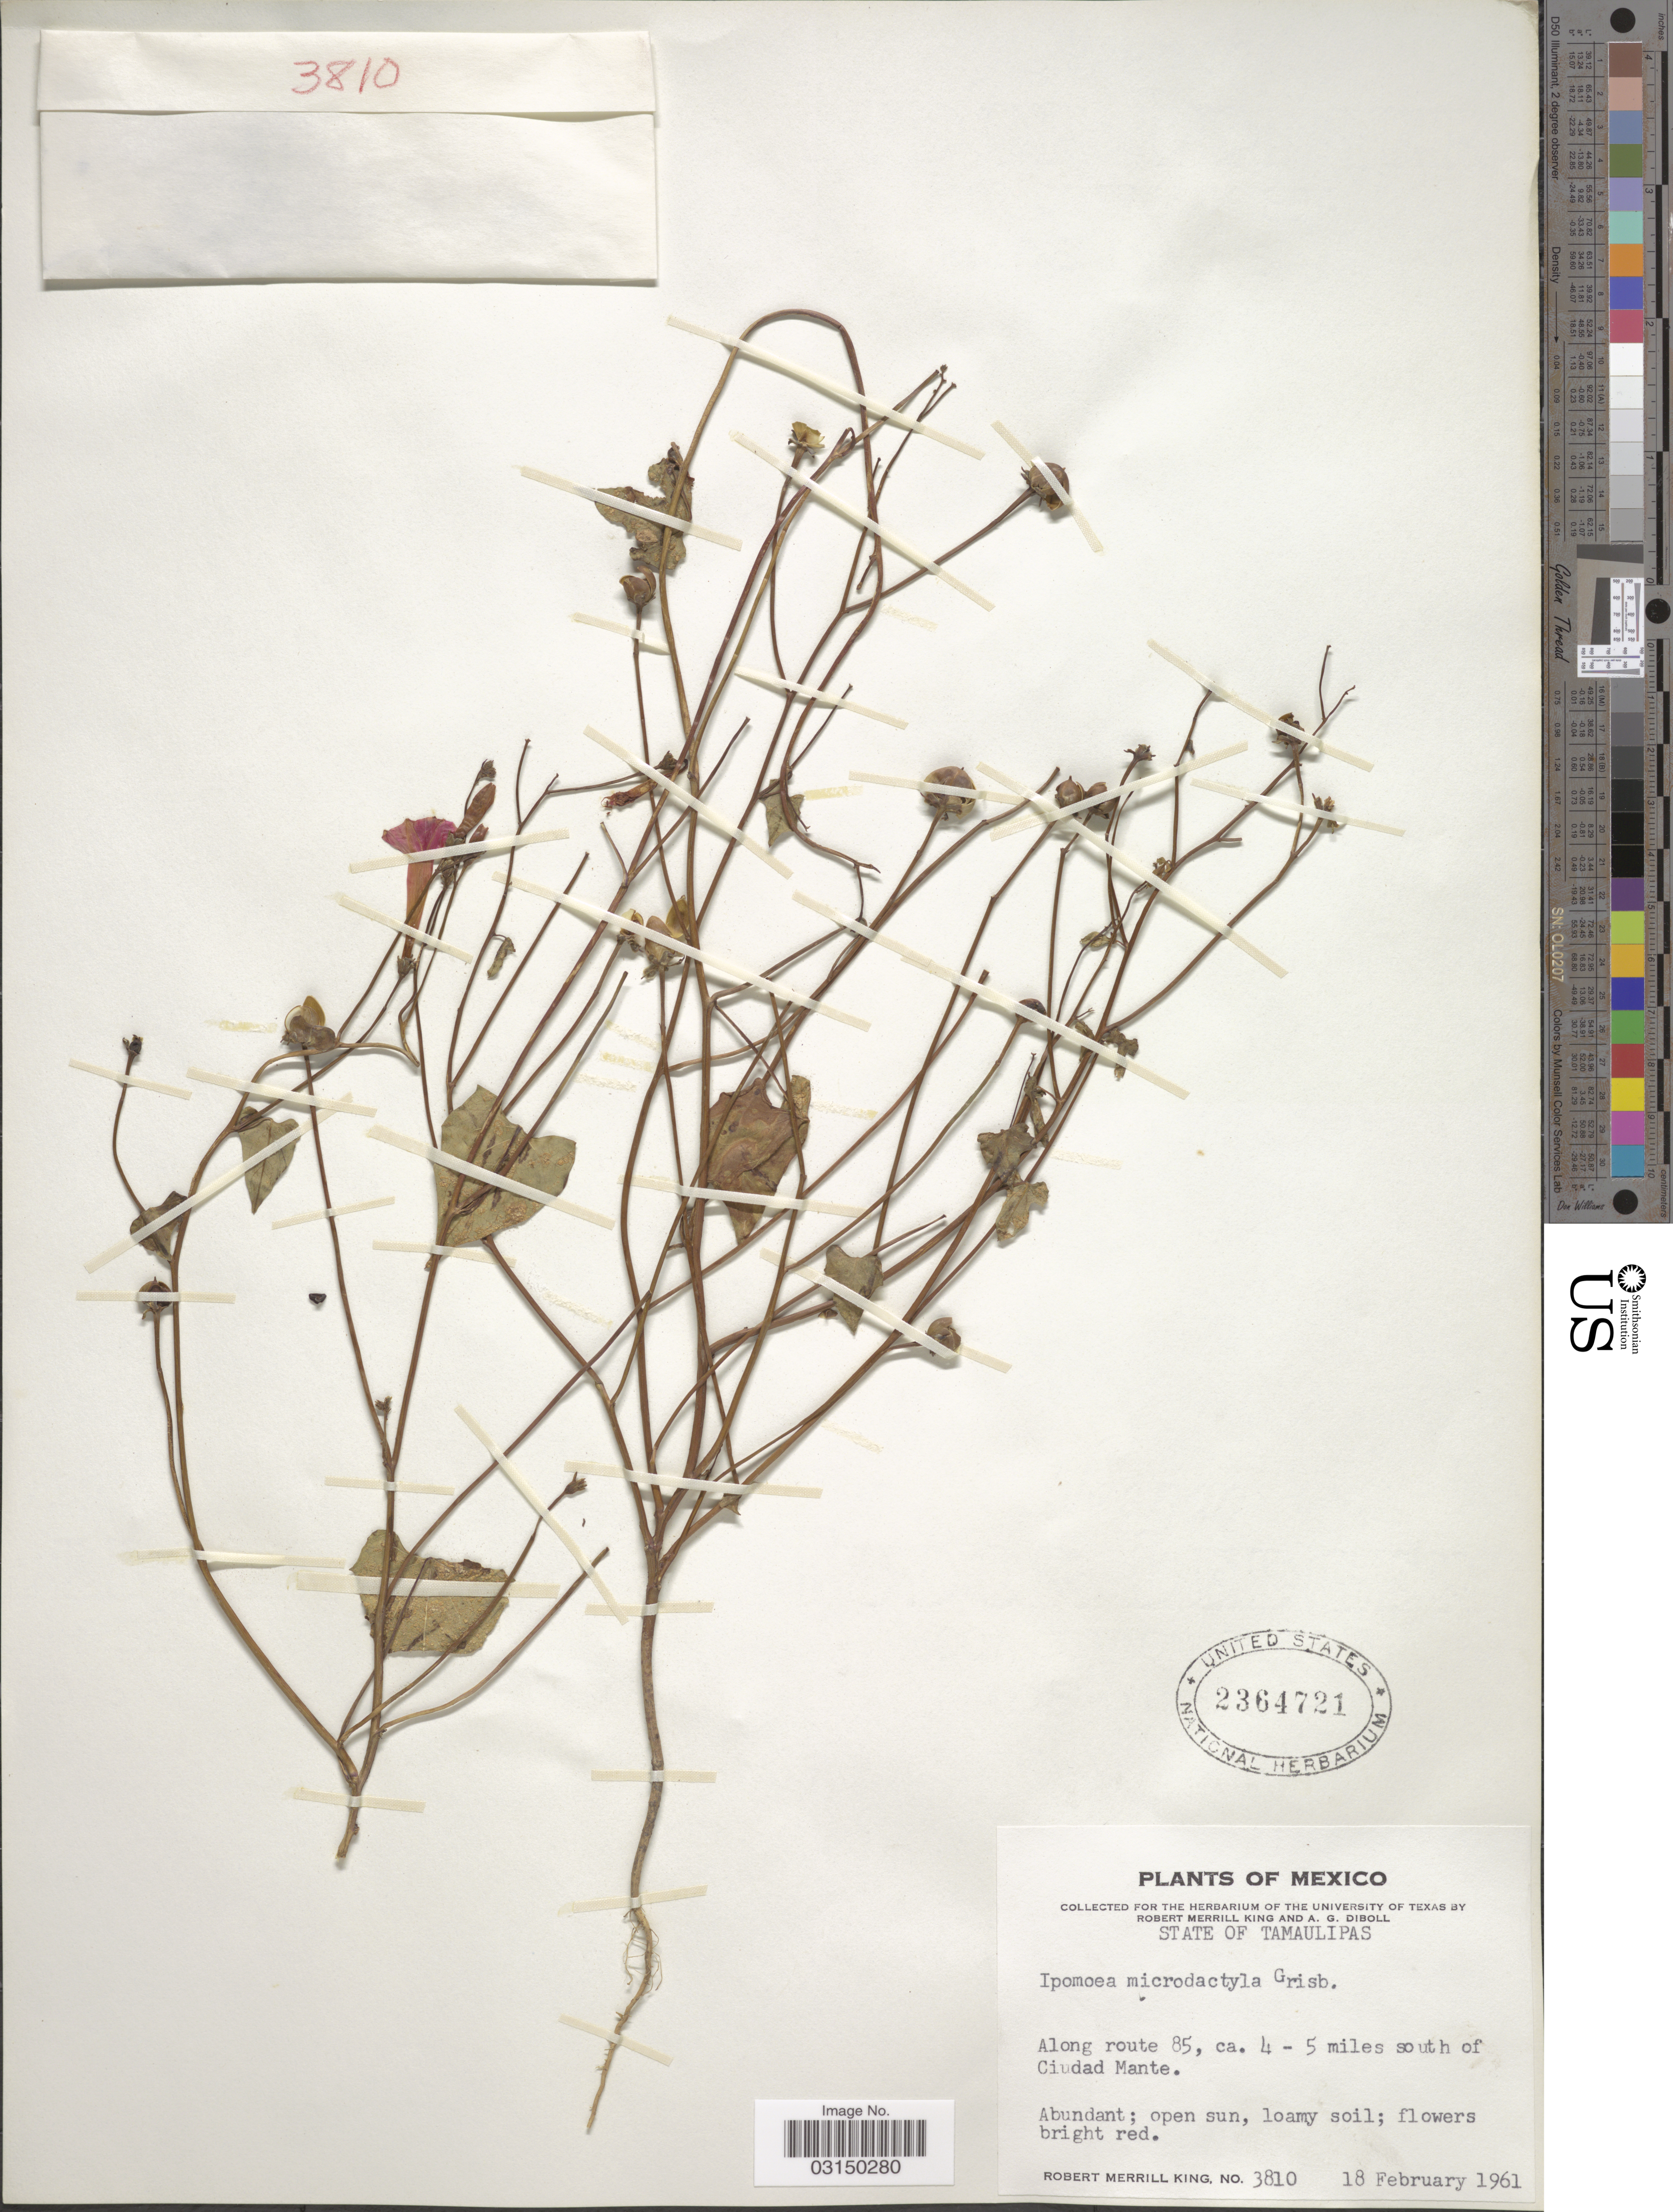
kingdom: Plantae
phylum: Tracheophyta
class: Magnoliopsida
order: Solanales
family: Convolvulaceae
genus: Ipomoea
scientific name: Ipomoea hederifolia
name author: L.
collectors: R. M. King & A. Diboll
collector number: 3810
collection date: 1961-02-18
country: Mexico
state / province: Tamaulipas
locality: Along route 85, ca. 4-5 miles south of Ciudad Mante.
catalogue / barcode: US 2364721